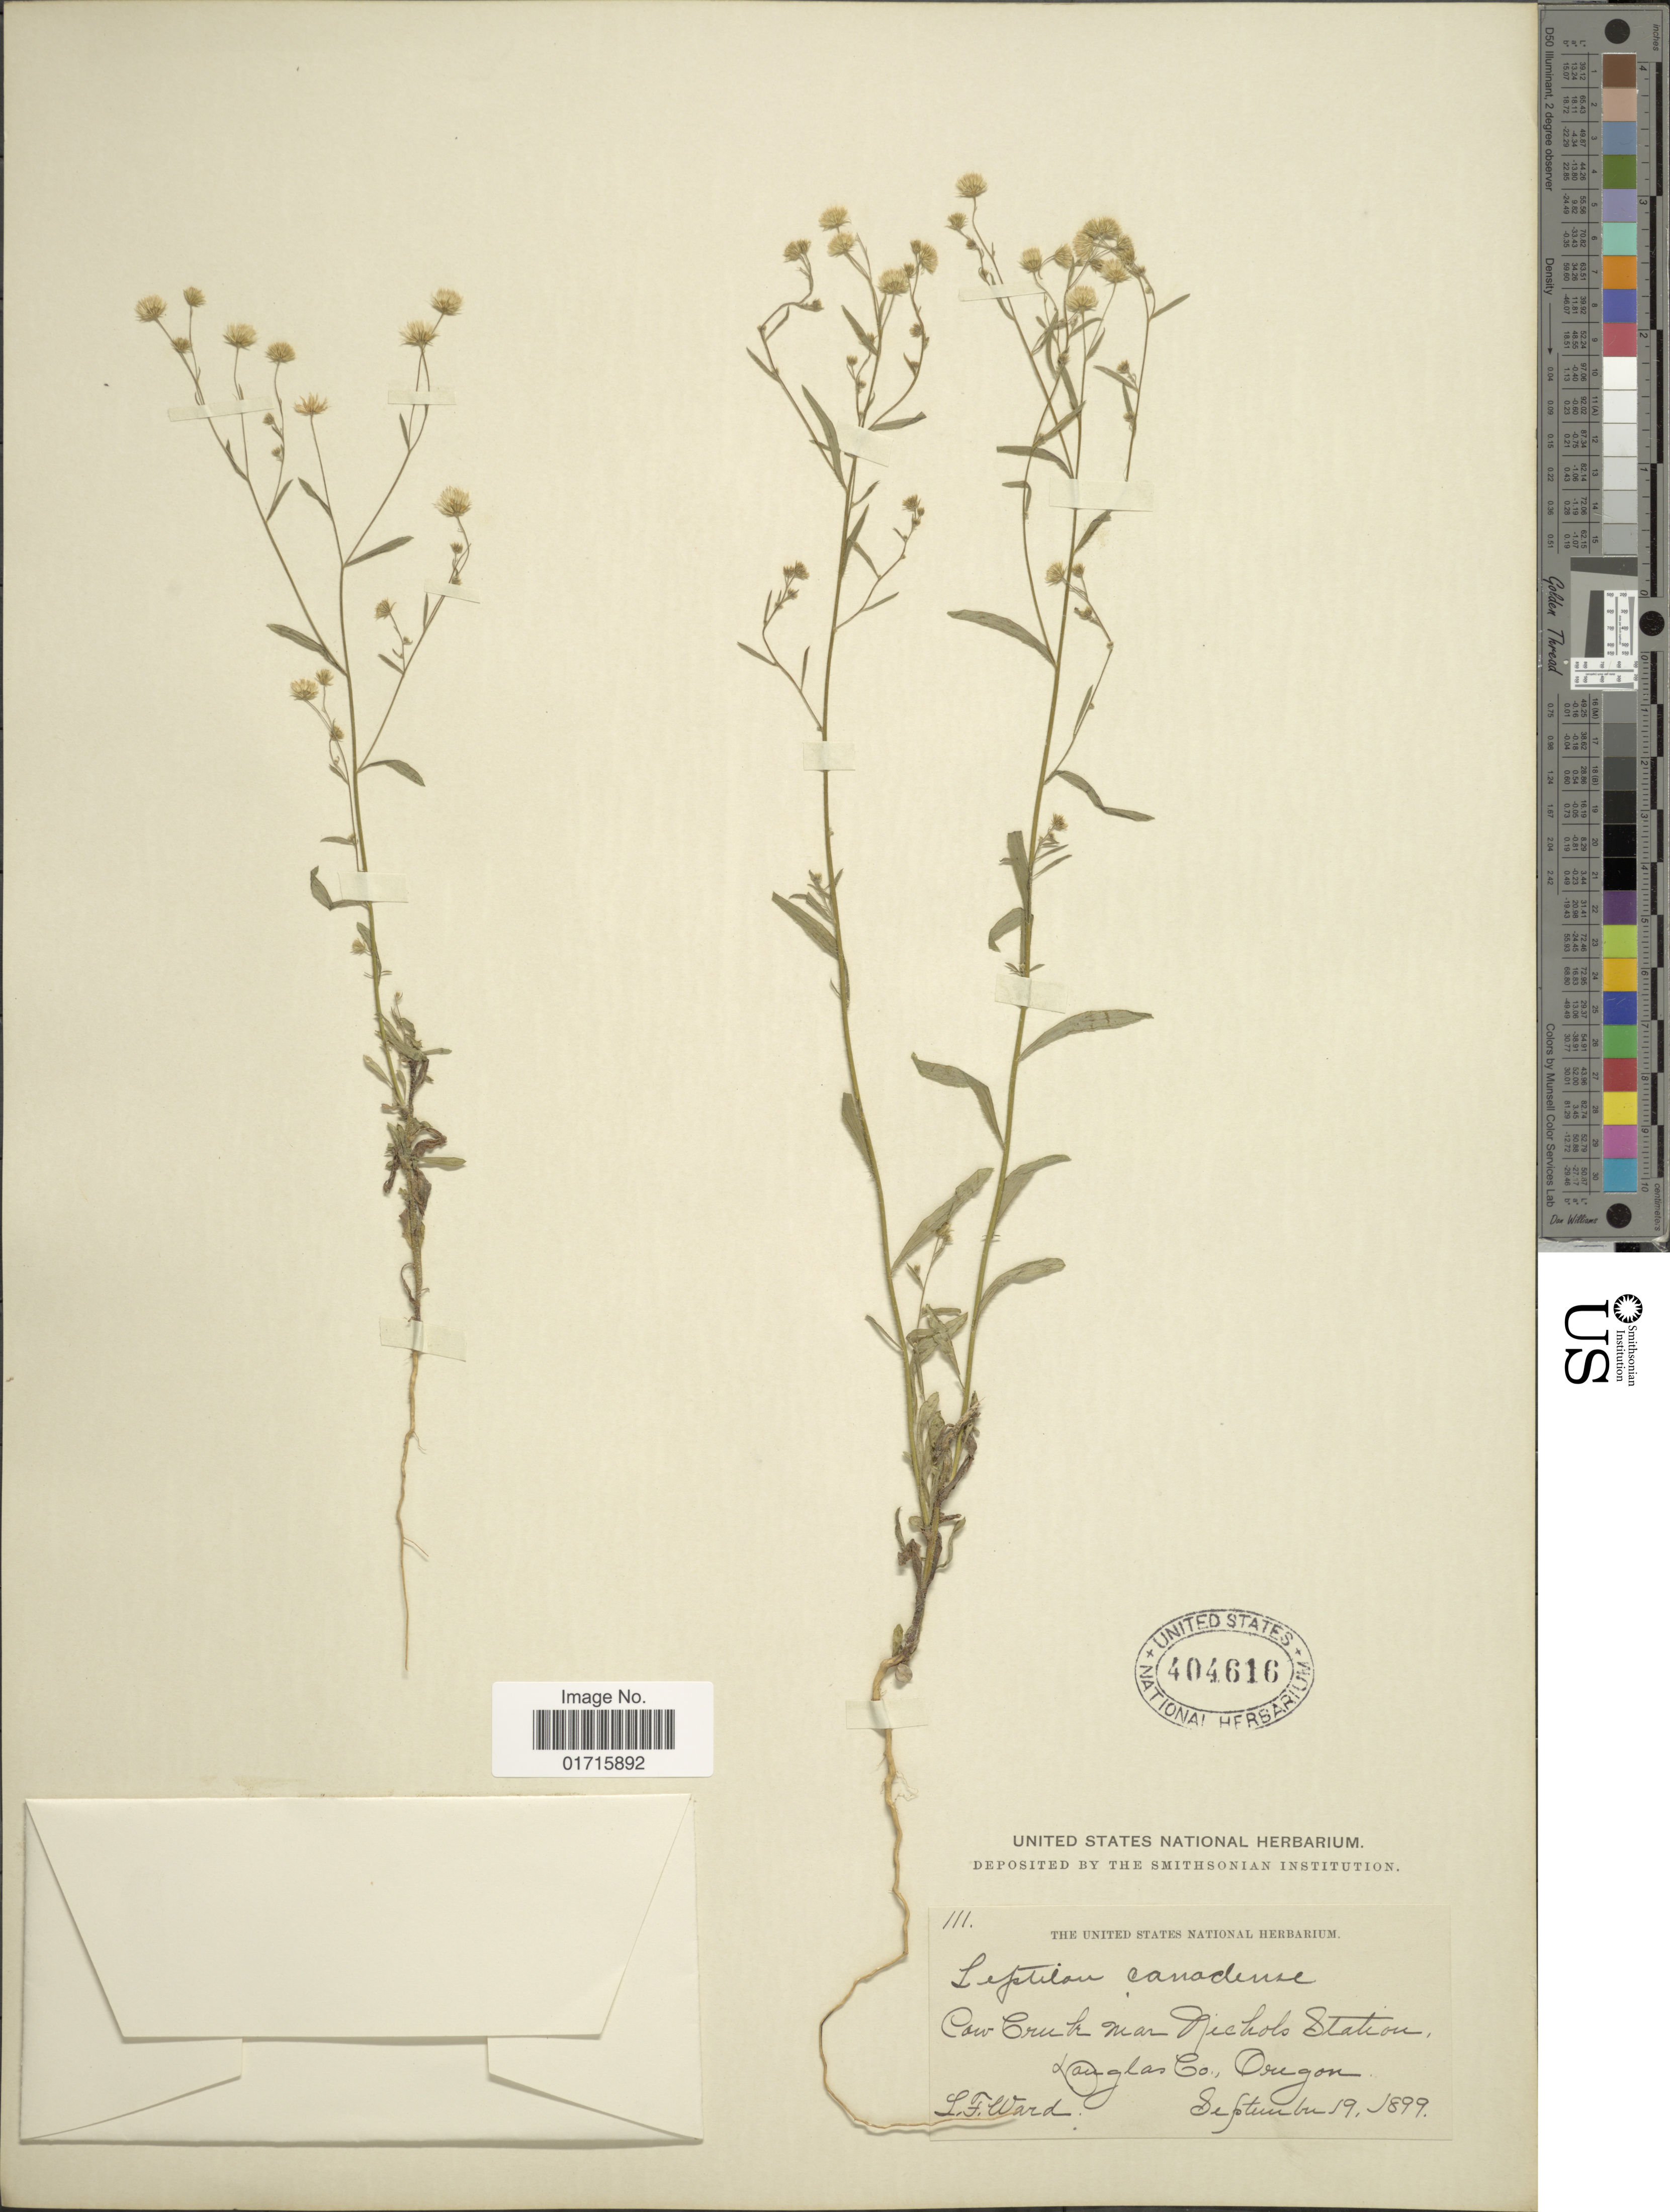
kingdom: Plantae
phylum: Tracheophyta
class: Magnoliopsida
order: Asterales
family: Asteraceae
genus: Conyza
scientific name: Conyza canadensis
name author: (L.) Cronq.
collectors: L. Ward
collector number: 111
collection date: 1899-09-19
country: United States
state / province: Oregon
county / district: Douglas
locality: Cow Cruls mar Nicholo Station. Douglas Co.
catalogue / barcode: US 404616